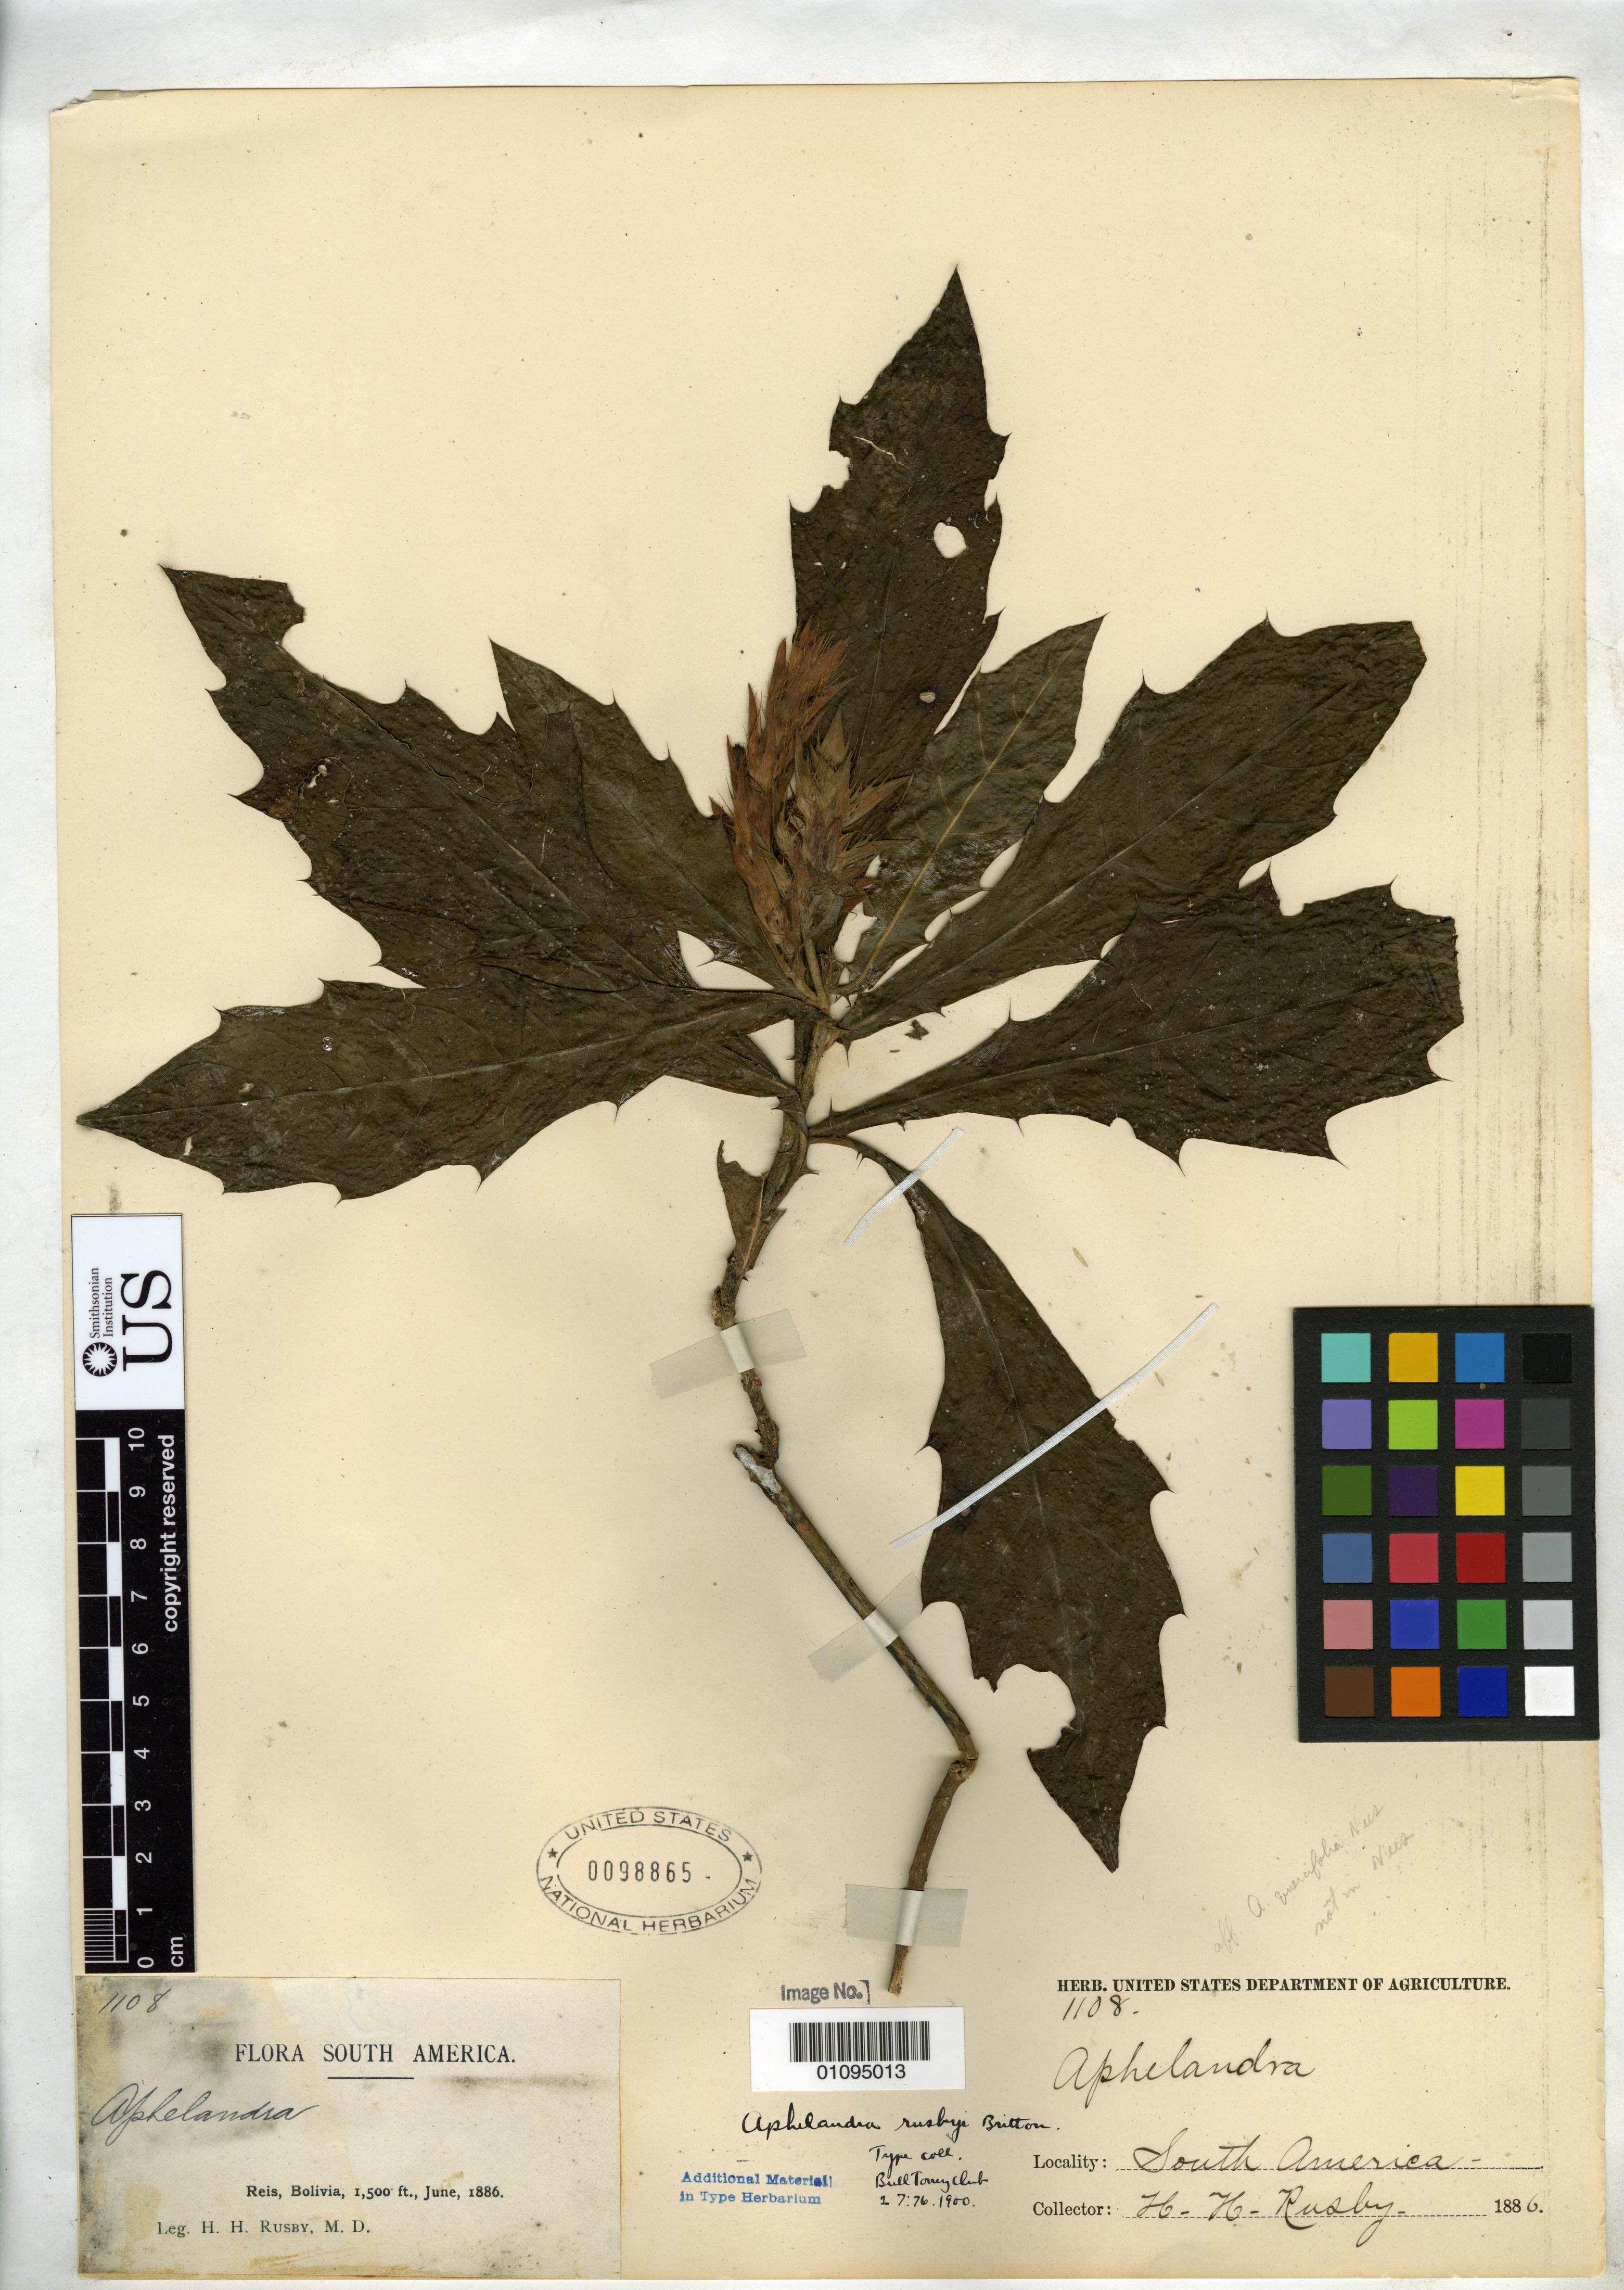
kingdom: Plantae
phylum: Tracheophyta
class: Magnoliopsida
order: Lamiales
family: Acanthaceae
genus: Aphelandra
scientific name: Aphelandra rusbyi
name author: Britton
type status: Isotype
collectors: H. H. Rusby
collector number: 1108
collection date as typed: Jun 1886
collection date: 1886-06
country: Bolivia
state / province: Pando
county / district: Nicolas Suarez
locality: Reis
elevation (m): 457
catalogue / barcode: US 98865